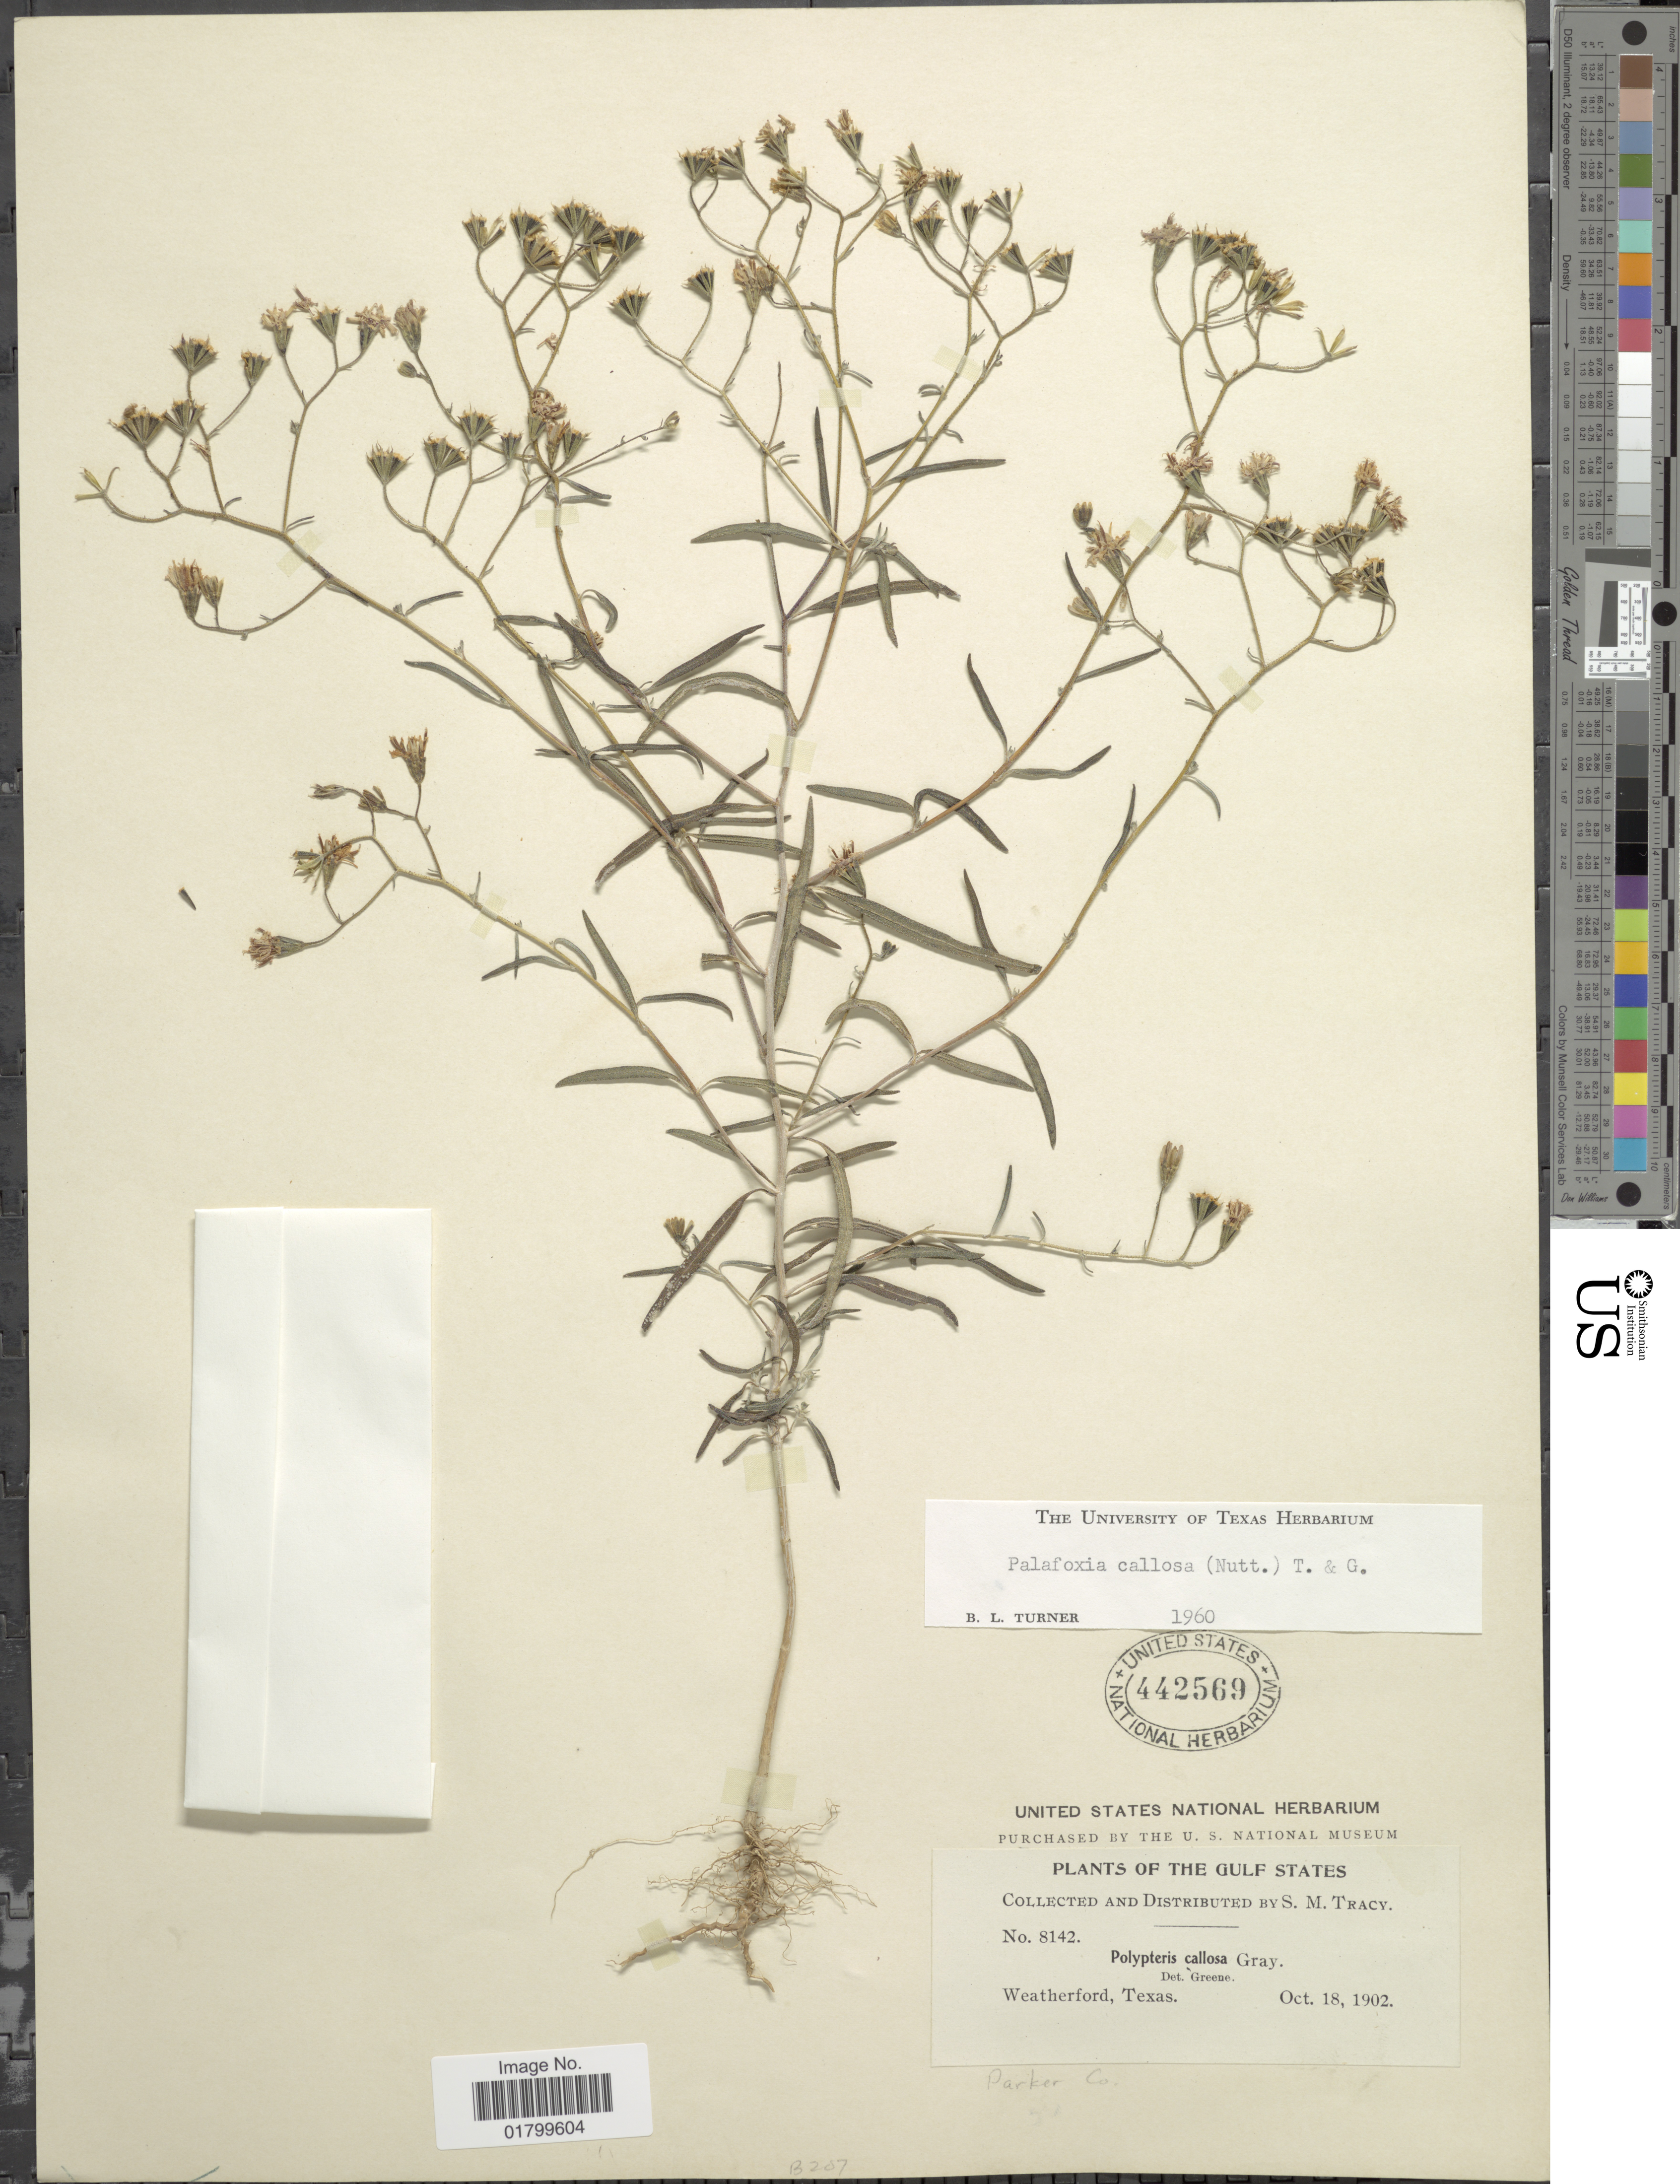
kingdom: Plantae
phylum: Tracheophyta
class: Magnoliopsida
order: Asterales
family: Asteraceae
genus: Palafoxia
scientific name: Palafoxia callosa var. callosa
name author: (Nutt.) Torr. & A. Gray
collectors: S. M. Tracy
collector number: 8242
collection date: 1902-10-18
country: United States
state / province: Texas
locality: The Gulf States, Weatherford, Texas, Parker Co.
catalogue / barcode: US 442569